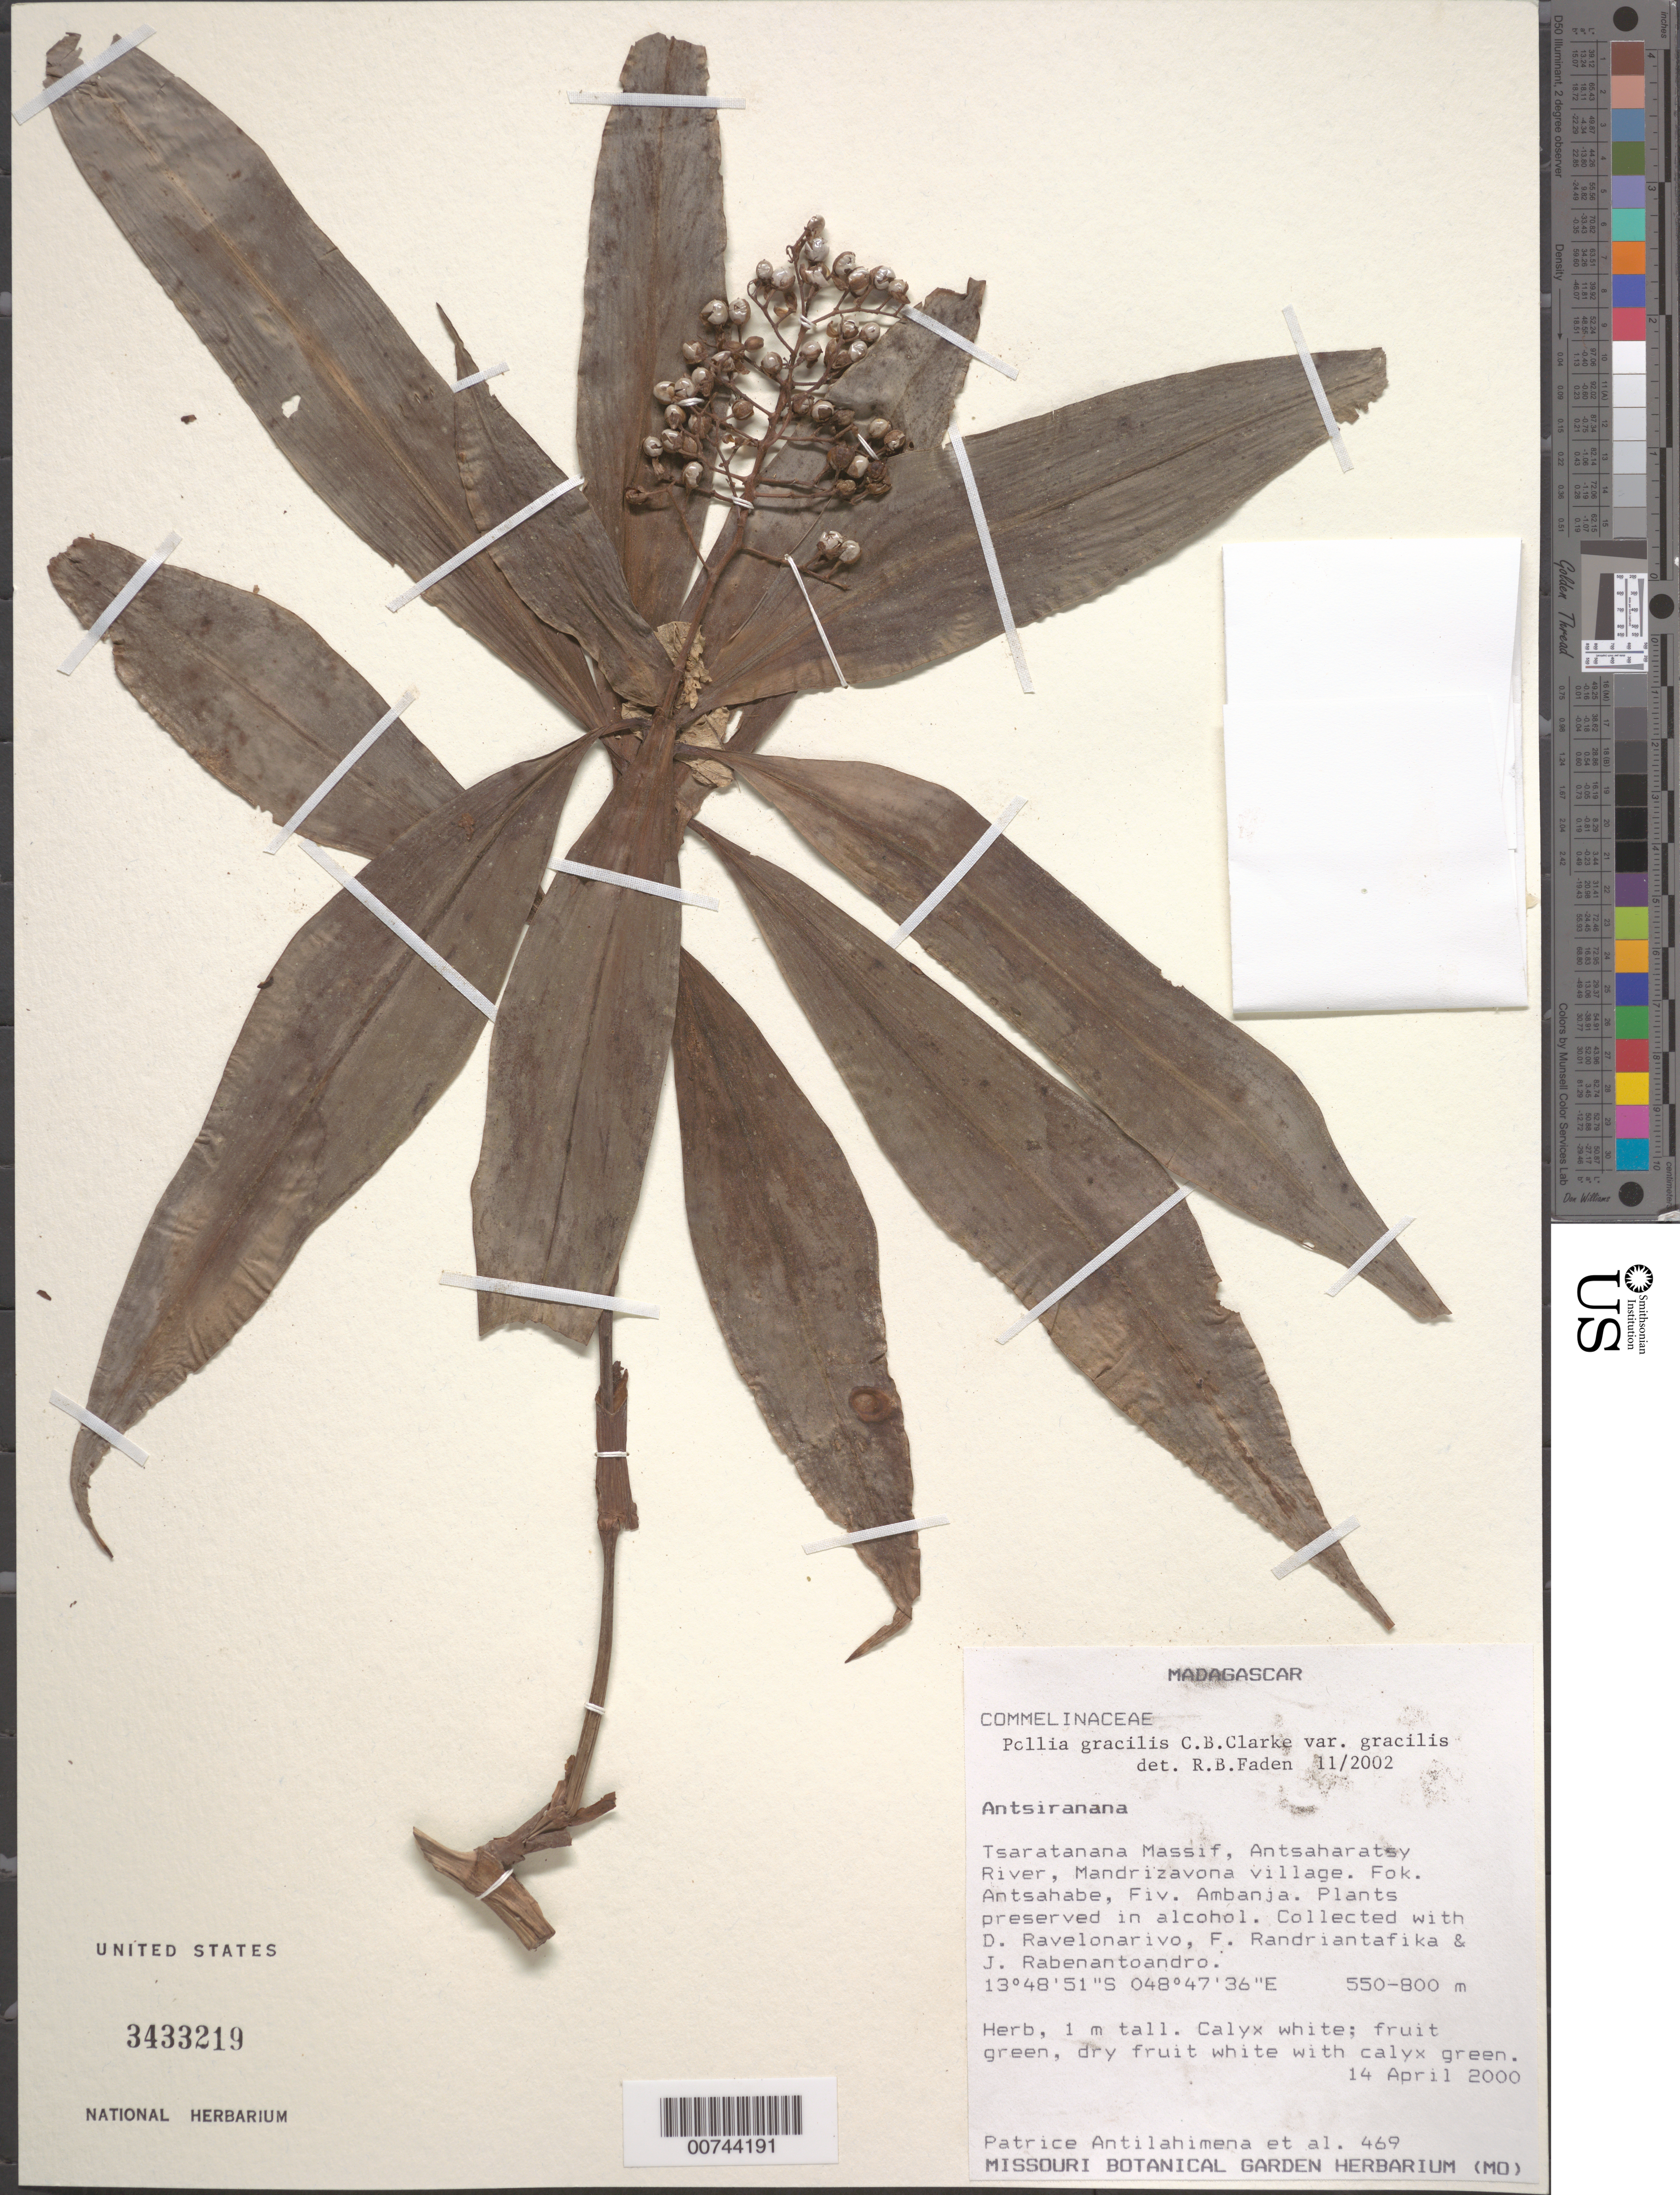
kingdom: Plantae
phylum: Tracheophyta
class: Liliopsida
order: Commelinales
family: Commelinaceae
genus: Pollia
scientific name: Pollia gracilis var. gracilis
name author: C.B. Clarke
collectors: P. Antilahimena et al.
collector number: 469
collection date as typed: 14 Apr 2000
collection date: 2000-04-14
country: Madagascar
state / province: Diana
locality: Tsaratanana Massif, Antsaharatsy River, Mandrizavona Village.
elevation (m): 550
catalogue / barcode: US 3433219